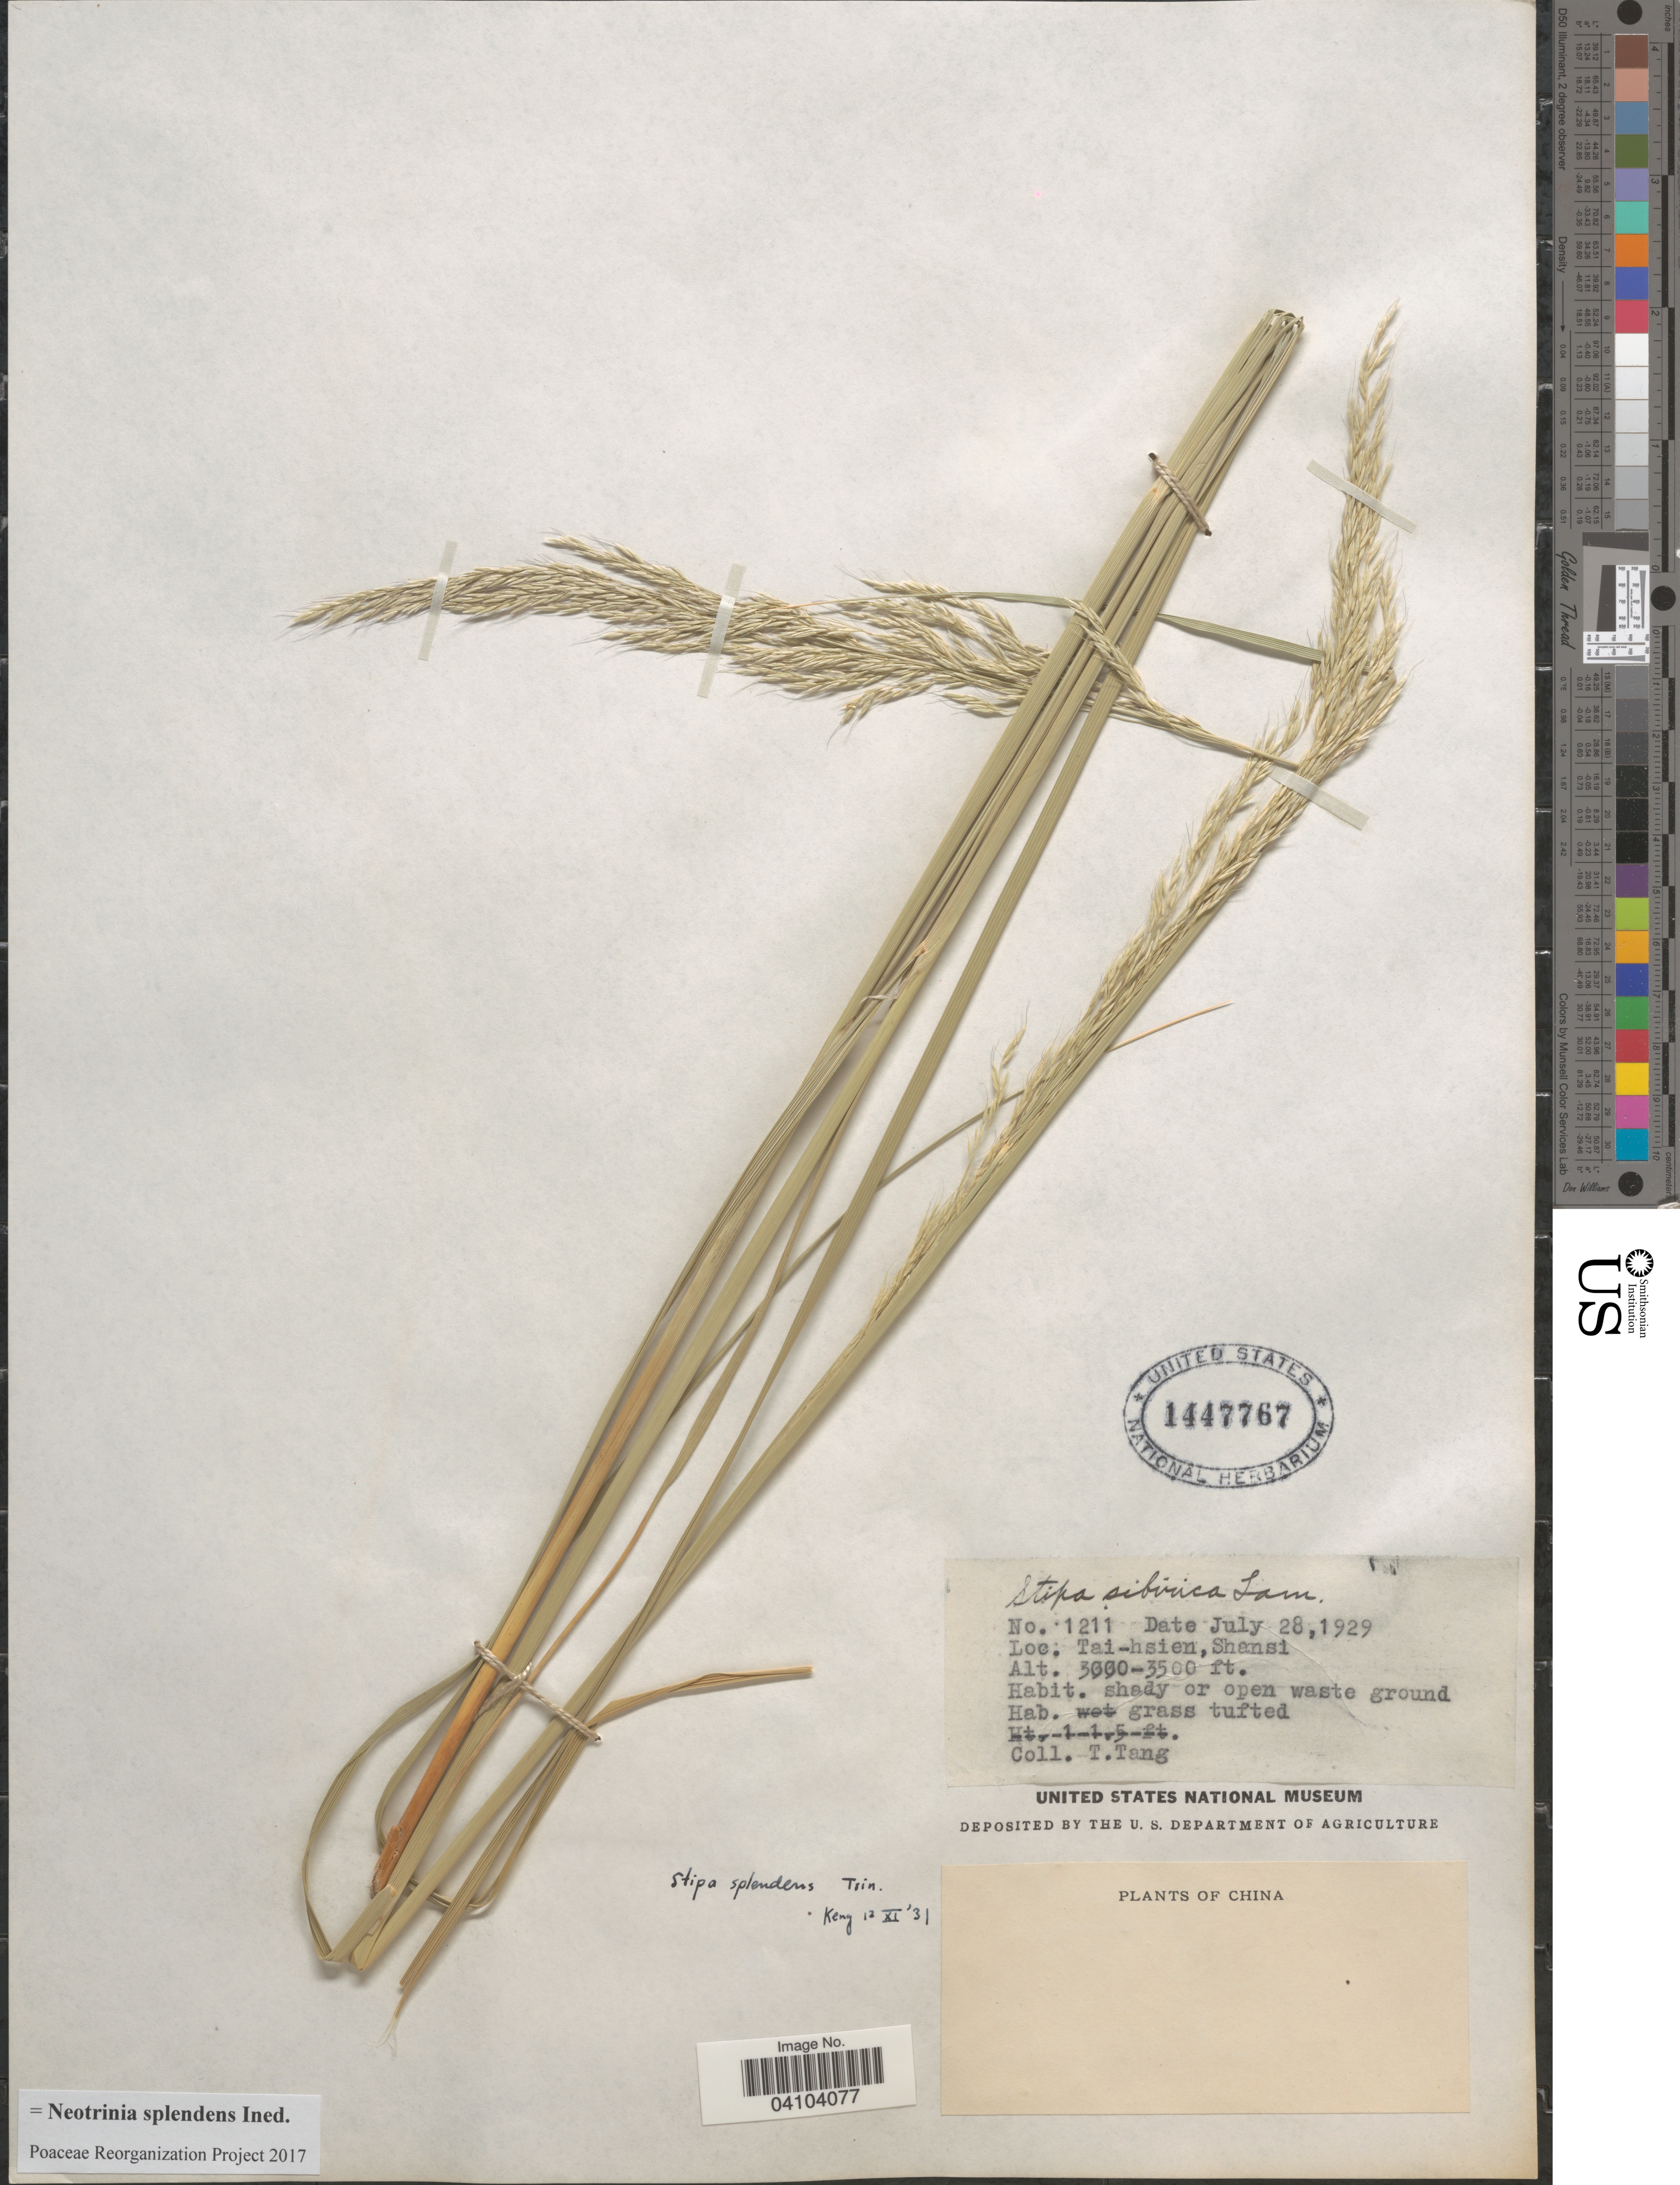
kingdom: Plantae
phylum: Tracheophyta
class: Liliopsida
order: Poales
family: Poaceae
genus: Neotrinia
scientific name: Neotrinia splendens (Trin.) M. Nobis, P.D. Gudkova & A. Nowak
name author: (Trin.)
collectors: T. Tang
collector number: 1211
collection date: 1929-07-28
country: China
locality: Tai-hsien,Shansi.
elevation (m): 914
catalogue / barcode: US 1447767